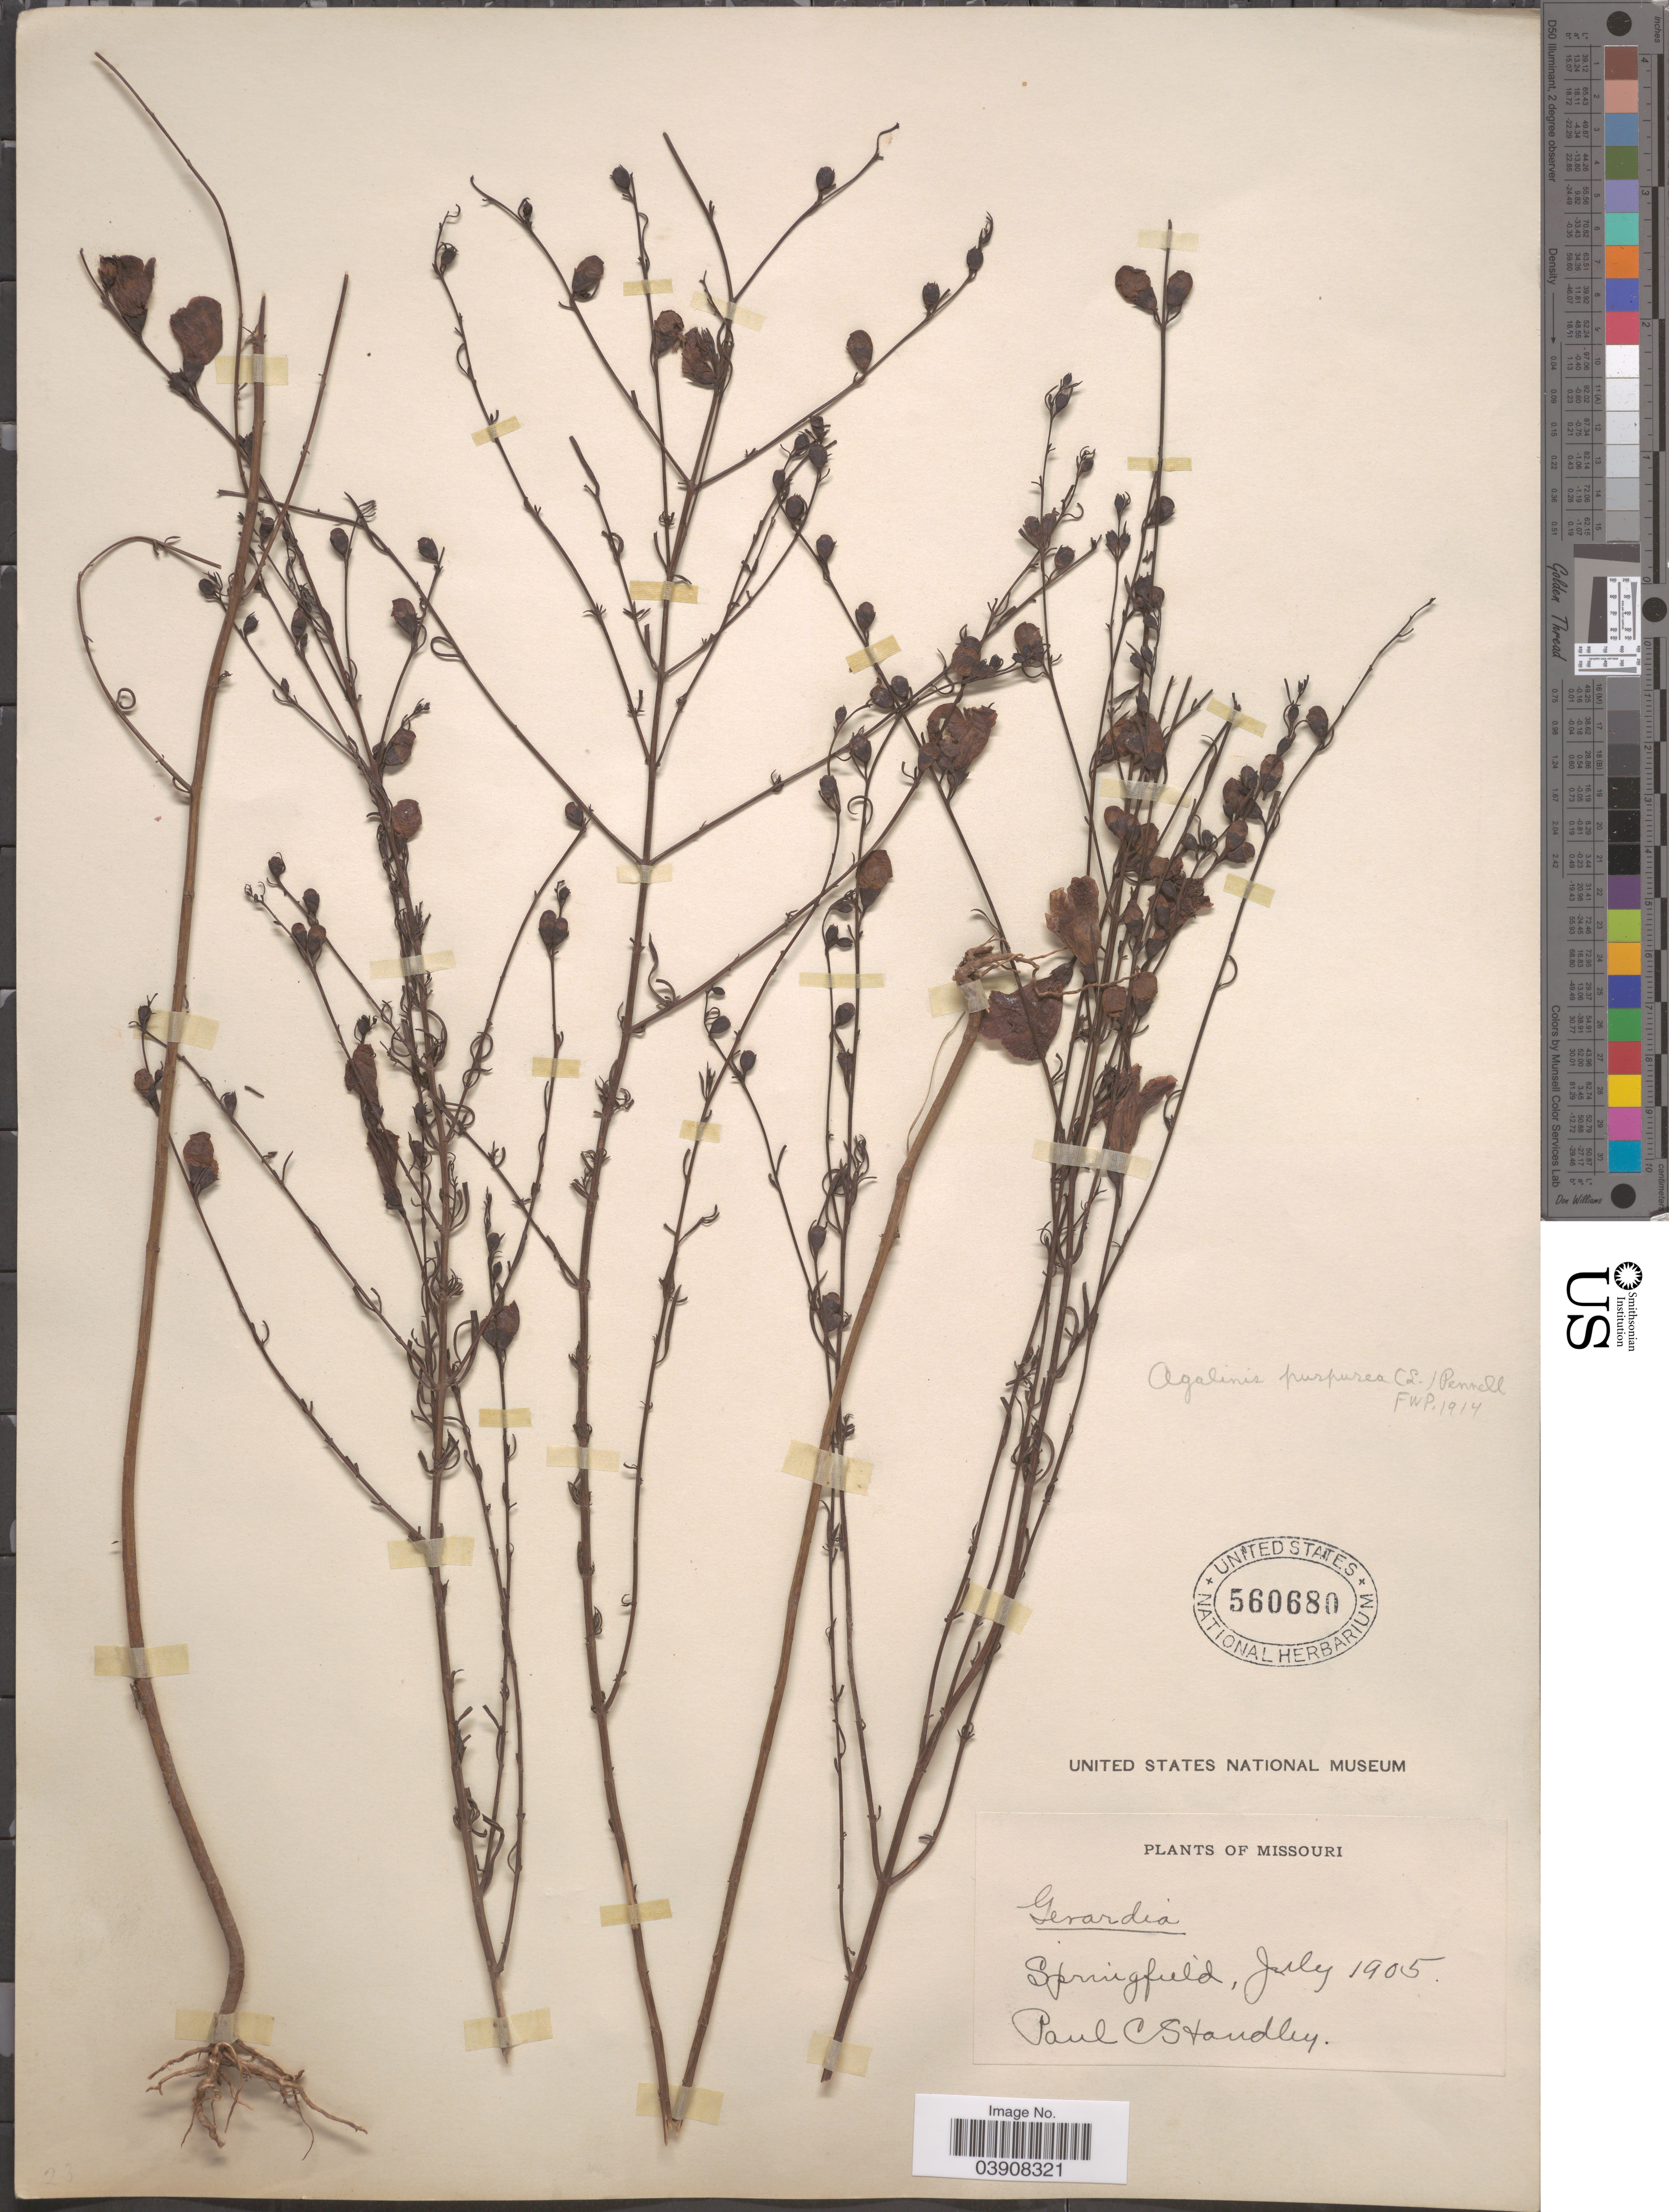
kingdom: Plantae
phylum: Tracheophyta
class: Magnoliopsida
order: Lamiales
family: Orobanchaceae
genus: Agalinis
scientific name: Agalinis purpurea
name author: (L.) Pennell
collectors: P. C. Standley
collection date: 1905-07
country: United States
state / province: Missouri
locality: Springfield.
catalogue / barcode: US 560680